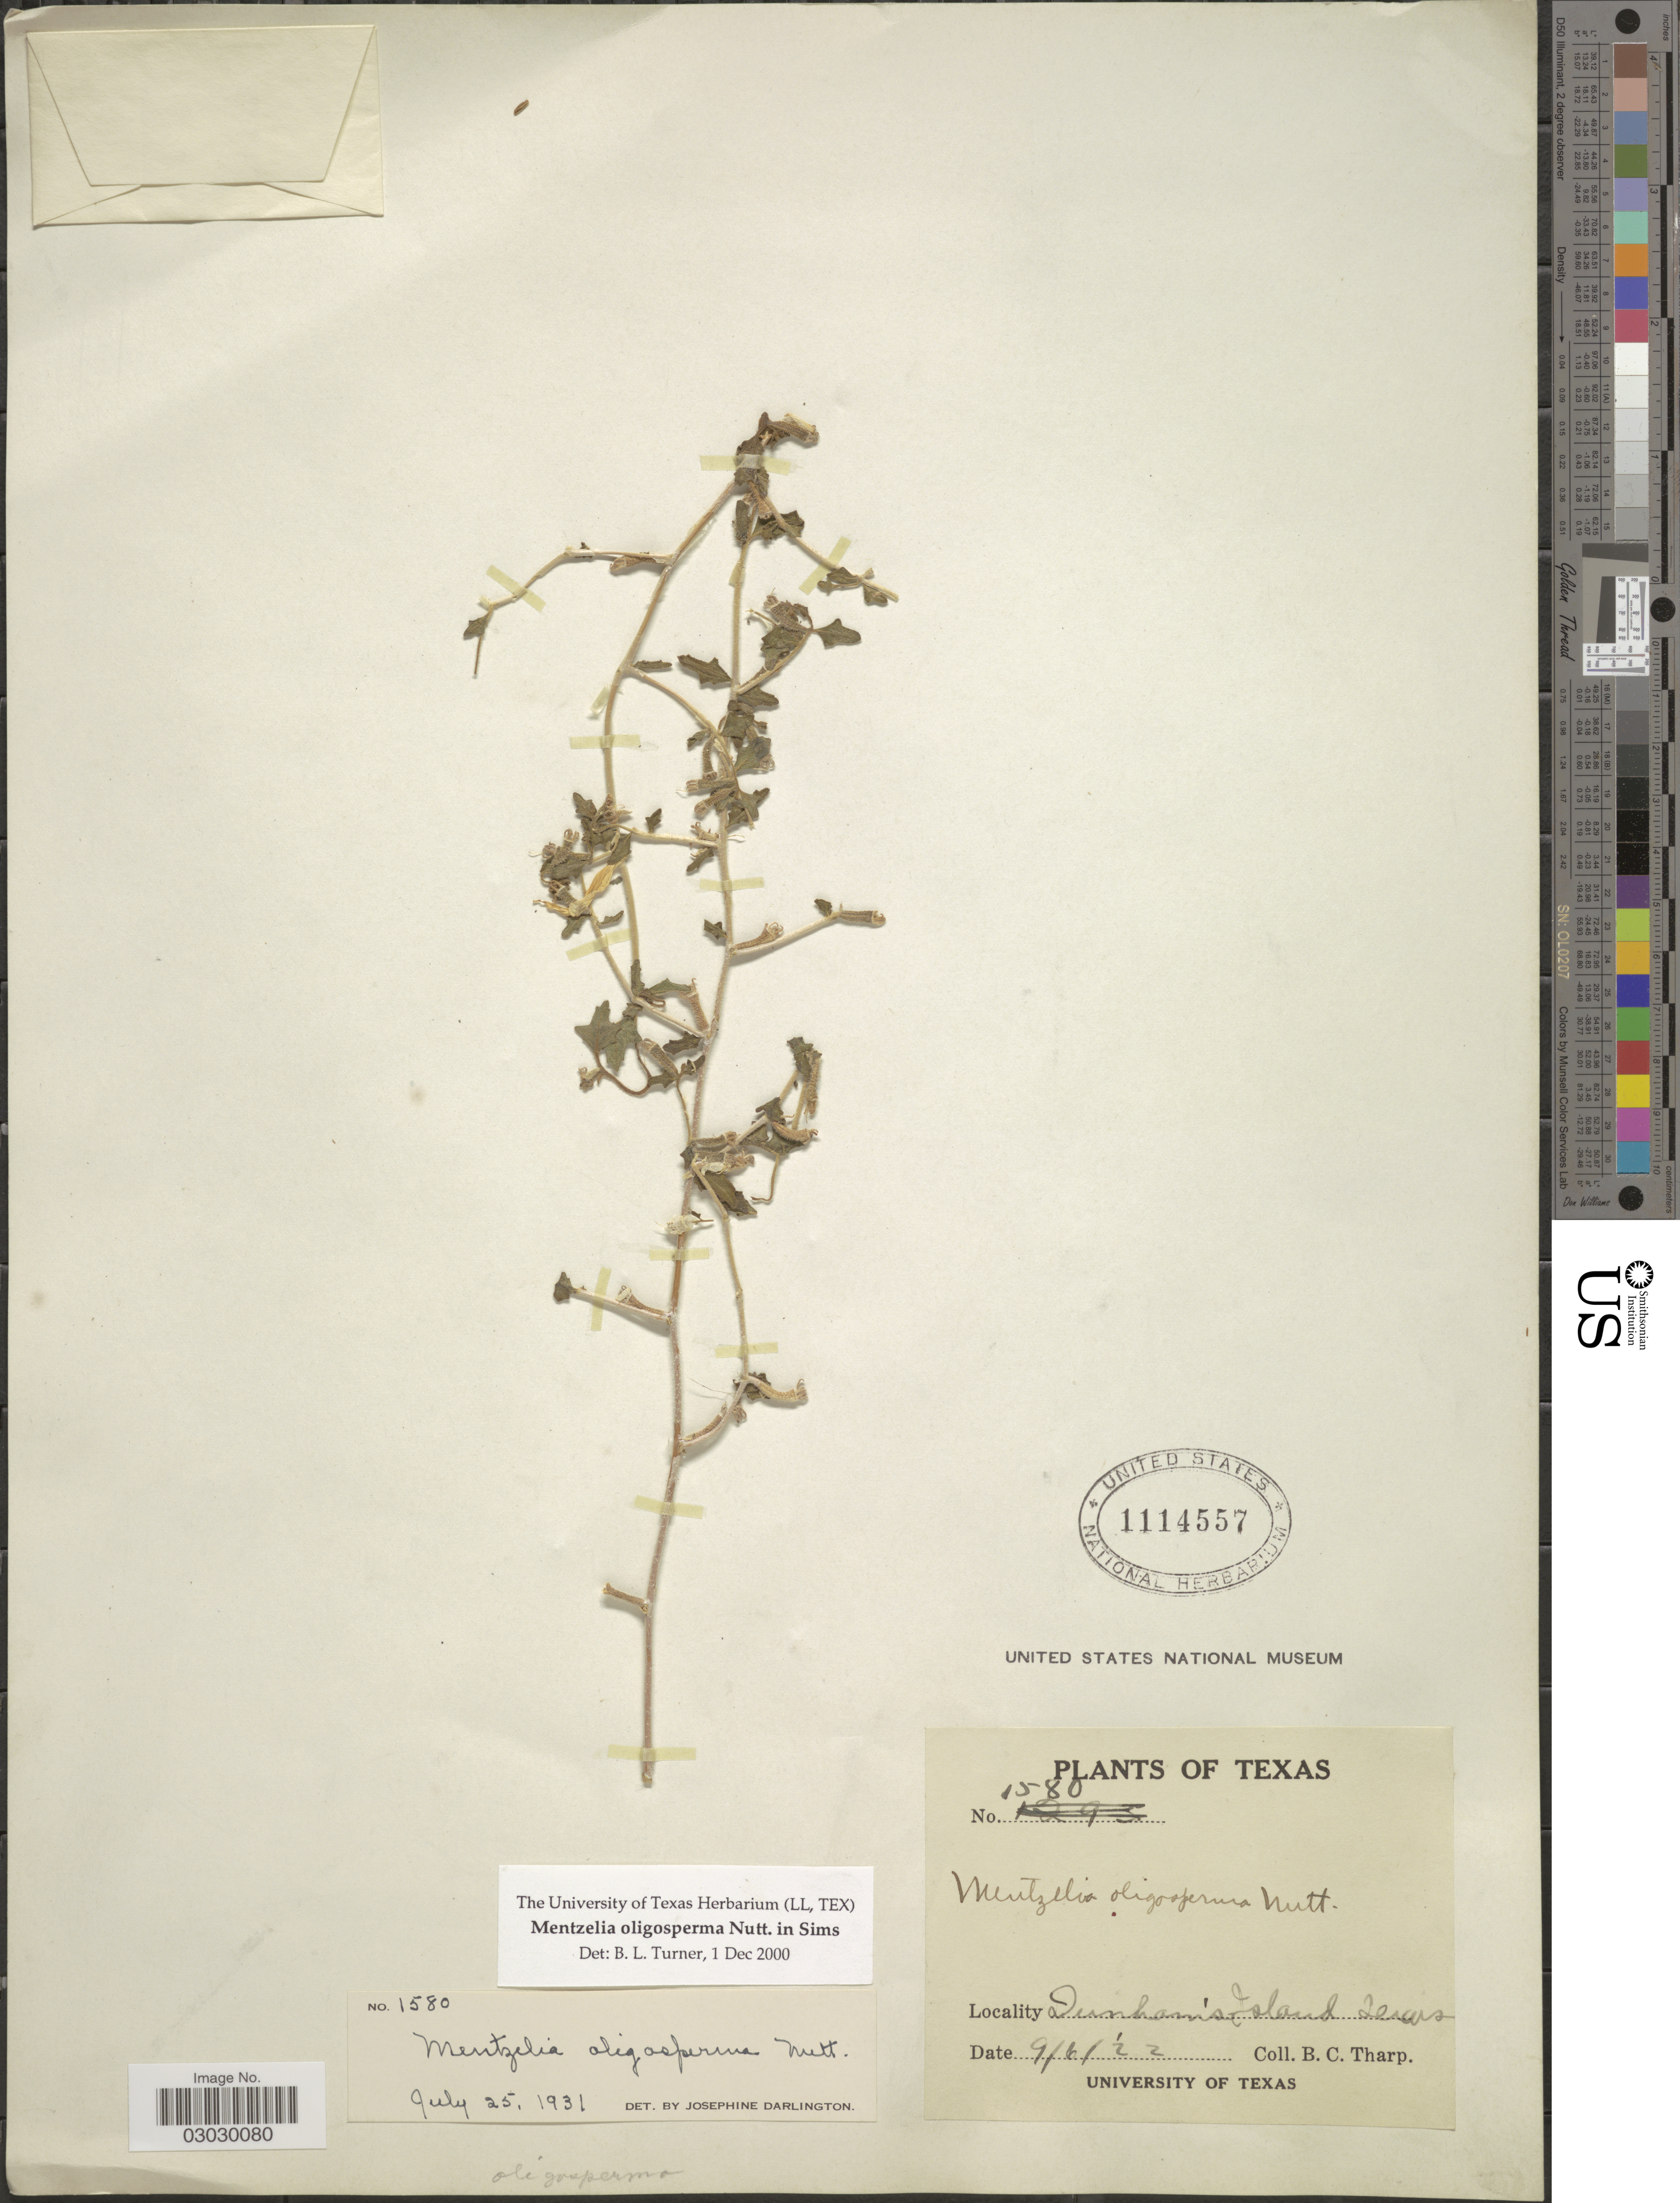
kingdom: Plantae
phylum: Tracheophyta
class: Magnoliopsida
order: Cornales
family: Loasaceae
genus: Mentzelia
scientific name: Mentzelia oligosperma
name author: Nutt. ex Sims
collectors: B. C. Tharp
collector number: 1580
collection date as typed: Transcribed d/m/y: 6/9/22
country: United States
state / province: Texas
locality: Dunham's Island.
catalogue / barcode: US 1114557